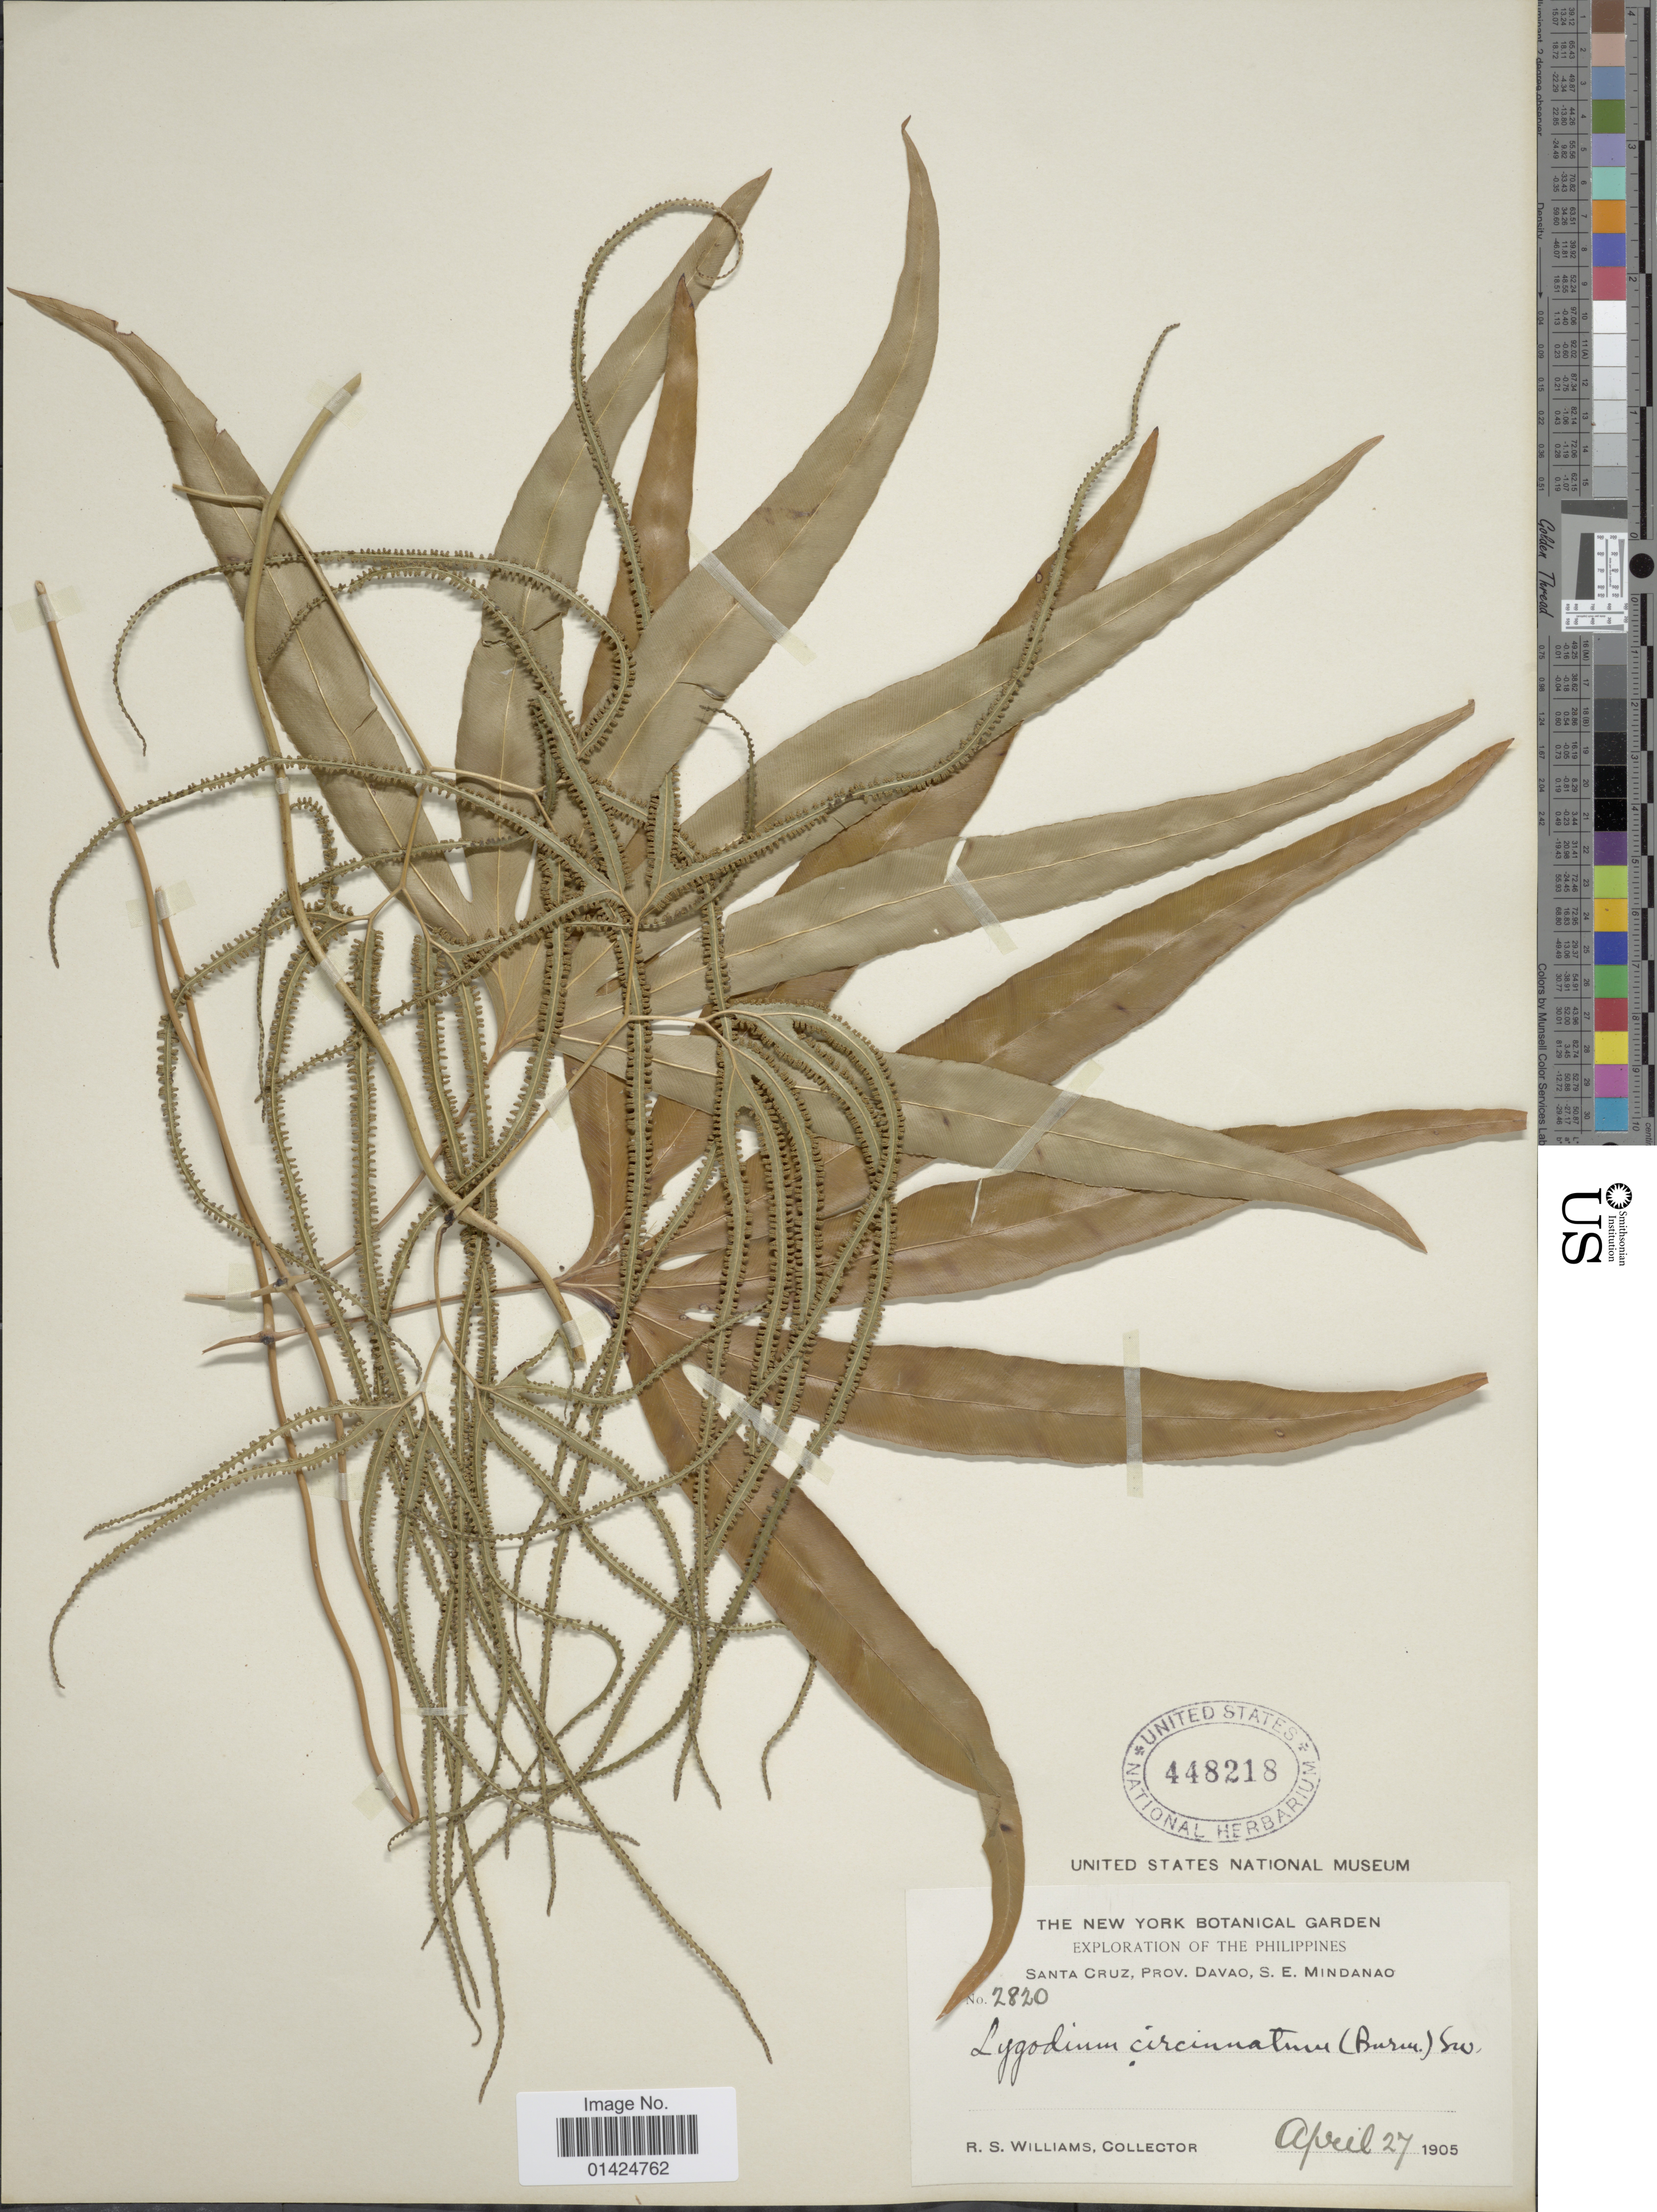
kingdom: Plantae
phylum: Tracheophyta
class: Polypodiopsida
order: Schizaeales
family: Lygodiaceae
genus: Lygodium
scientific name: Lygodium circinnatum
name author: (Burm. f.) Sw.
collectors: R. S. Williams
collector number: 2820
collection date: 1905-04-27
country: Philippines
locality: Santa Cruz, Prov. Davao, S. E.Mindanao.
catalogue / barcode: US 448218